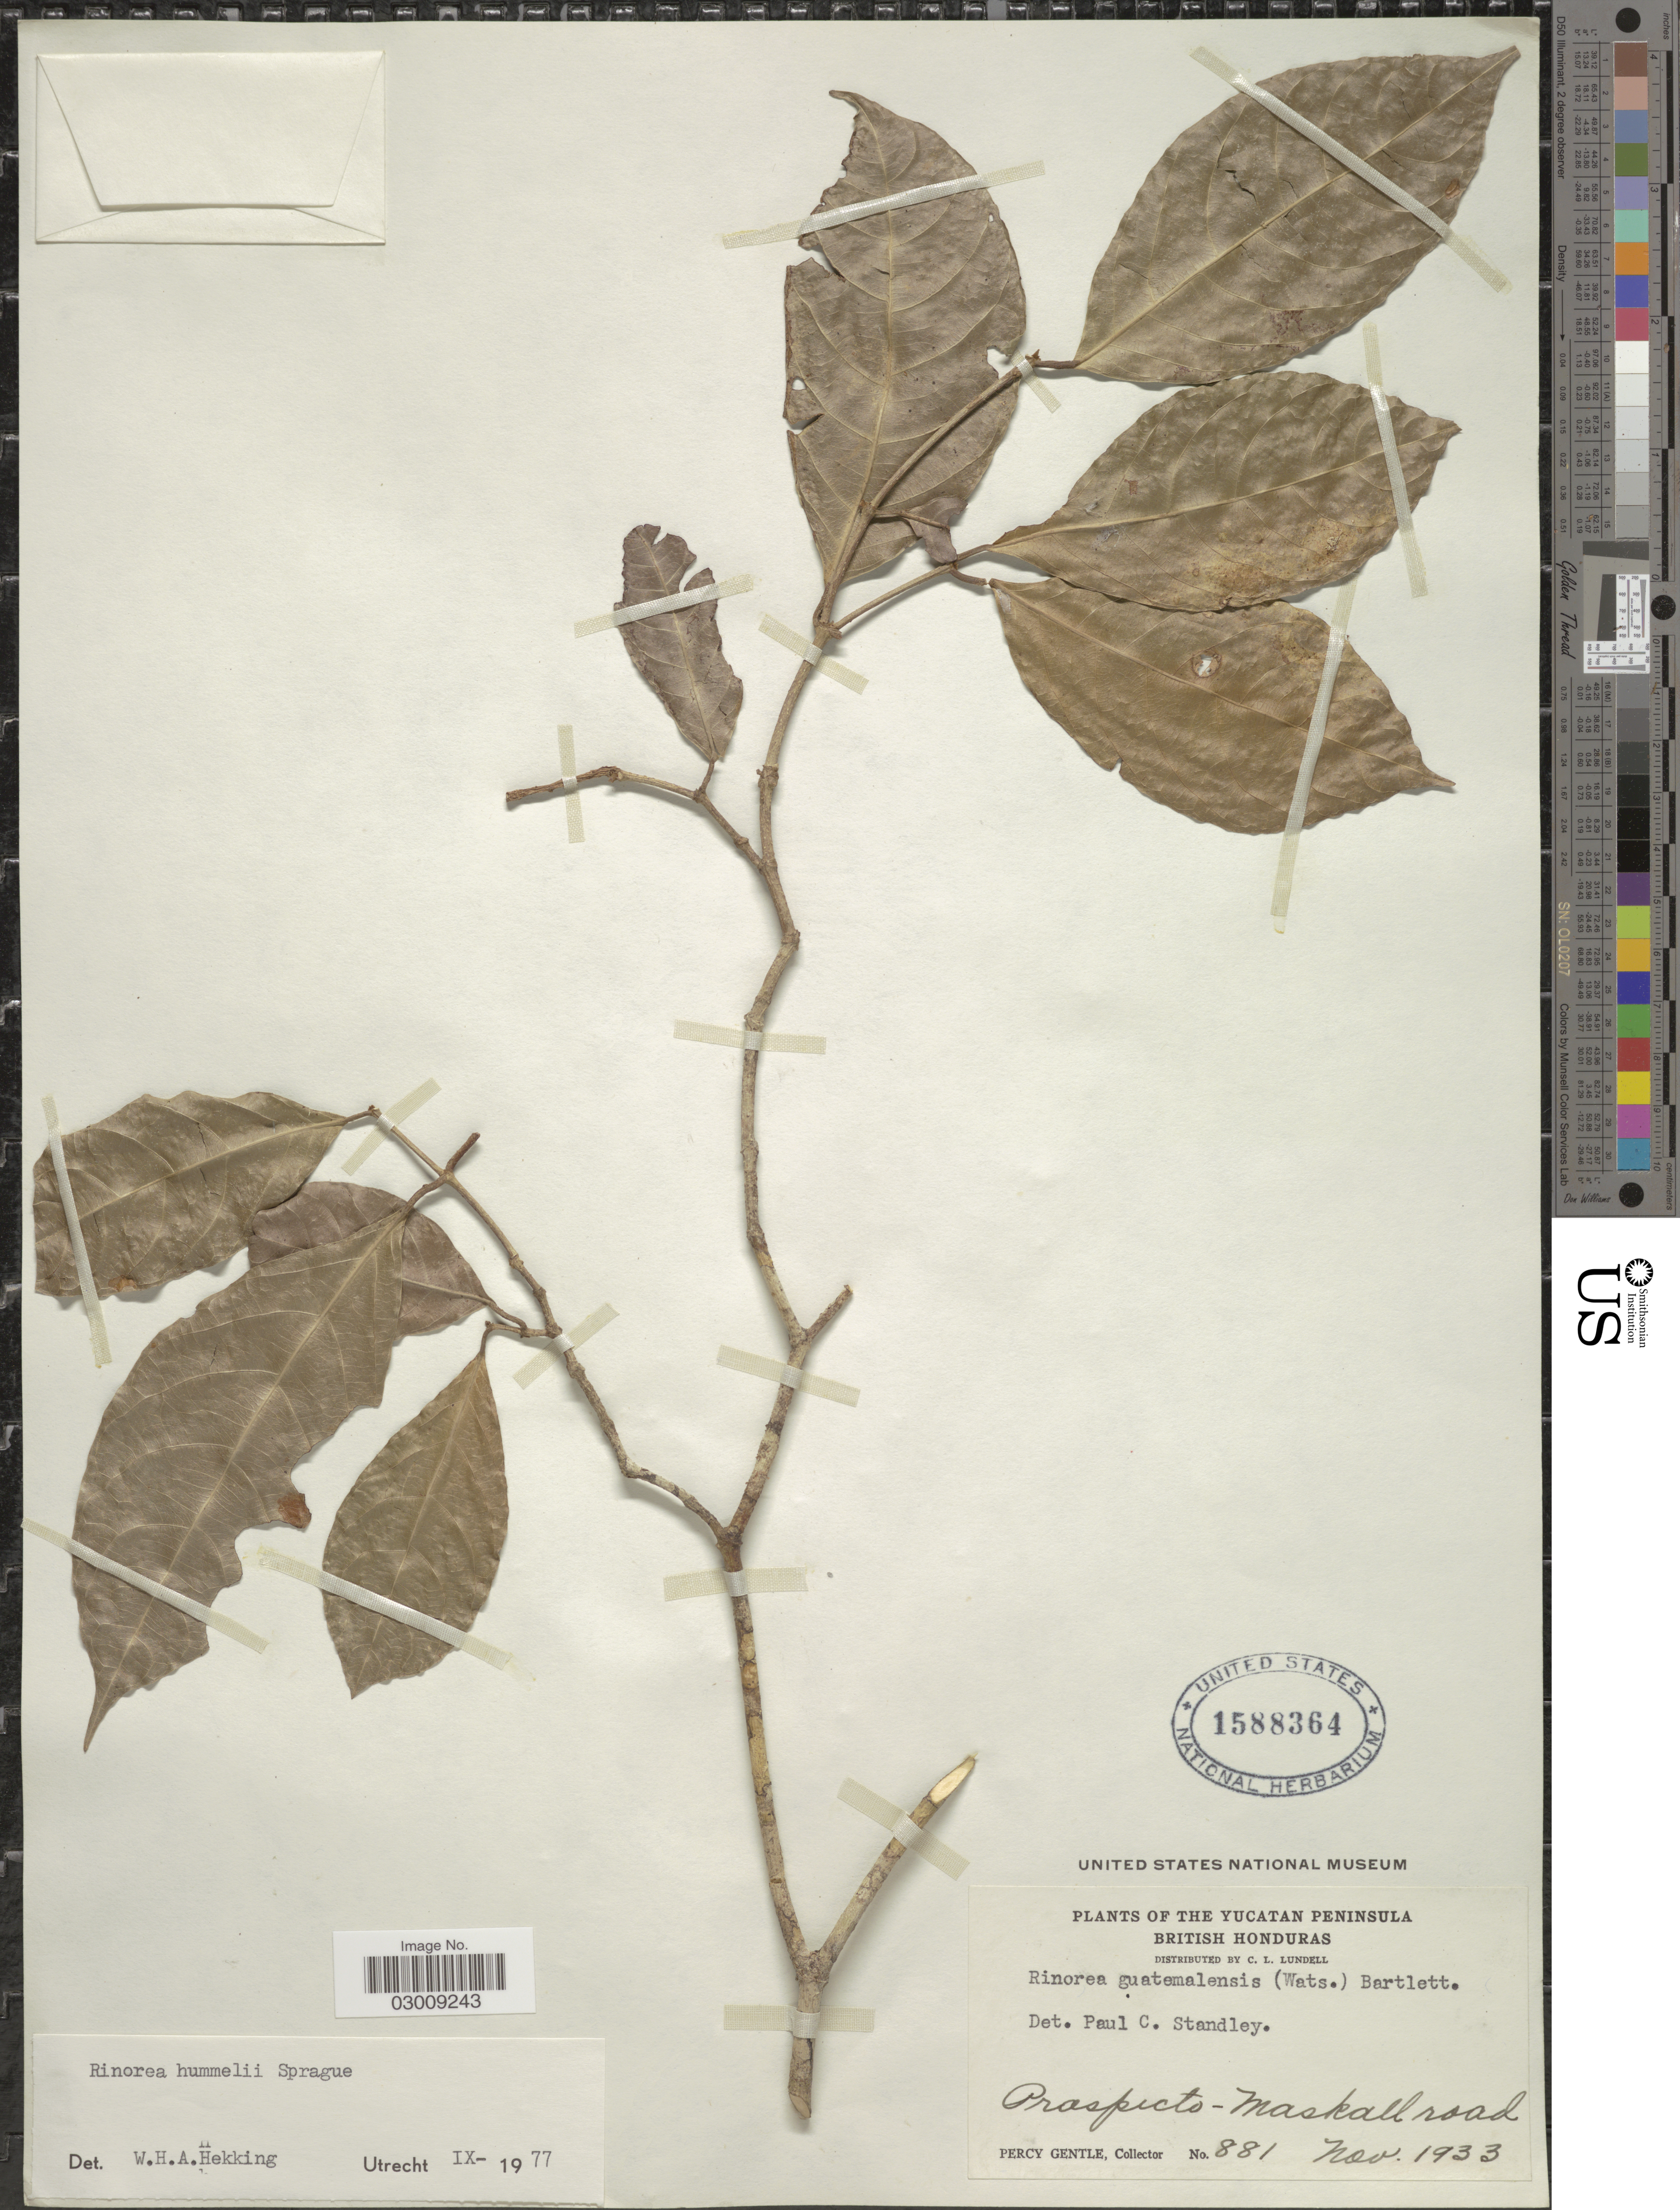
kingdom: Plantae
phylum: Tracheophyta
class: Magnoliopsida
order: Malpighiales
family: Violaceae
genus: Rinorea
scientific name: Rinorea hummelii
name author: Sprague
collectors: P. H. Gentle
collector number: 881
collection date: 1933-11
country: Belize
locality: The Yucatan Peninsula. British Honduras. Praspecto-Maskall road.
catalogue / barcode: US 1588364